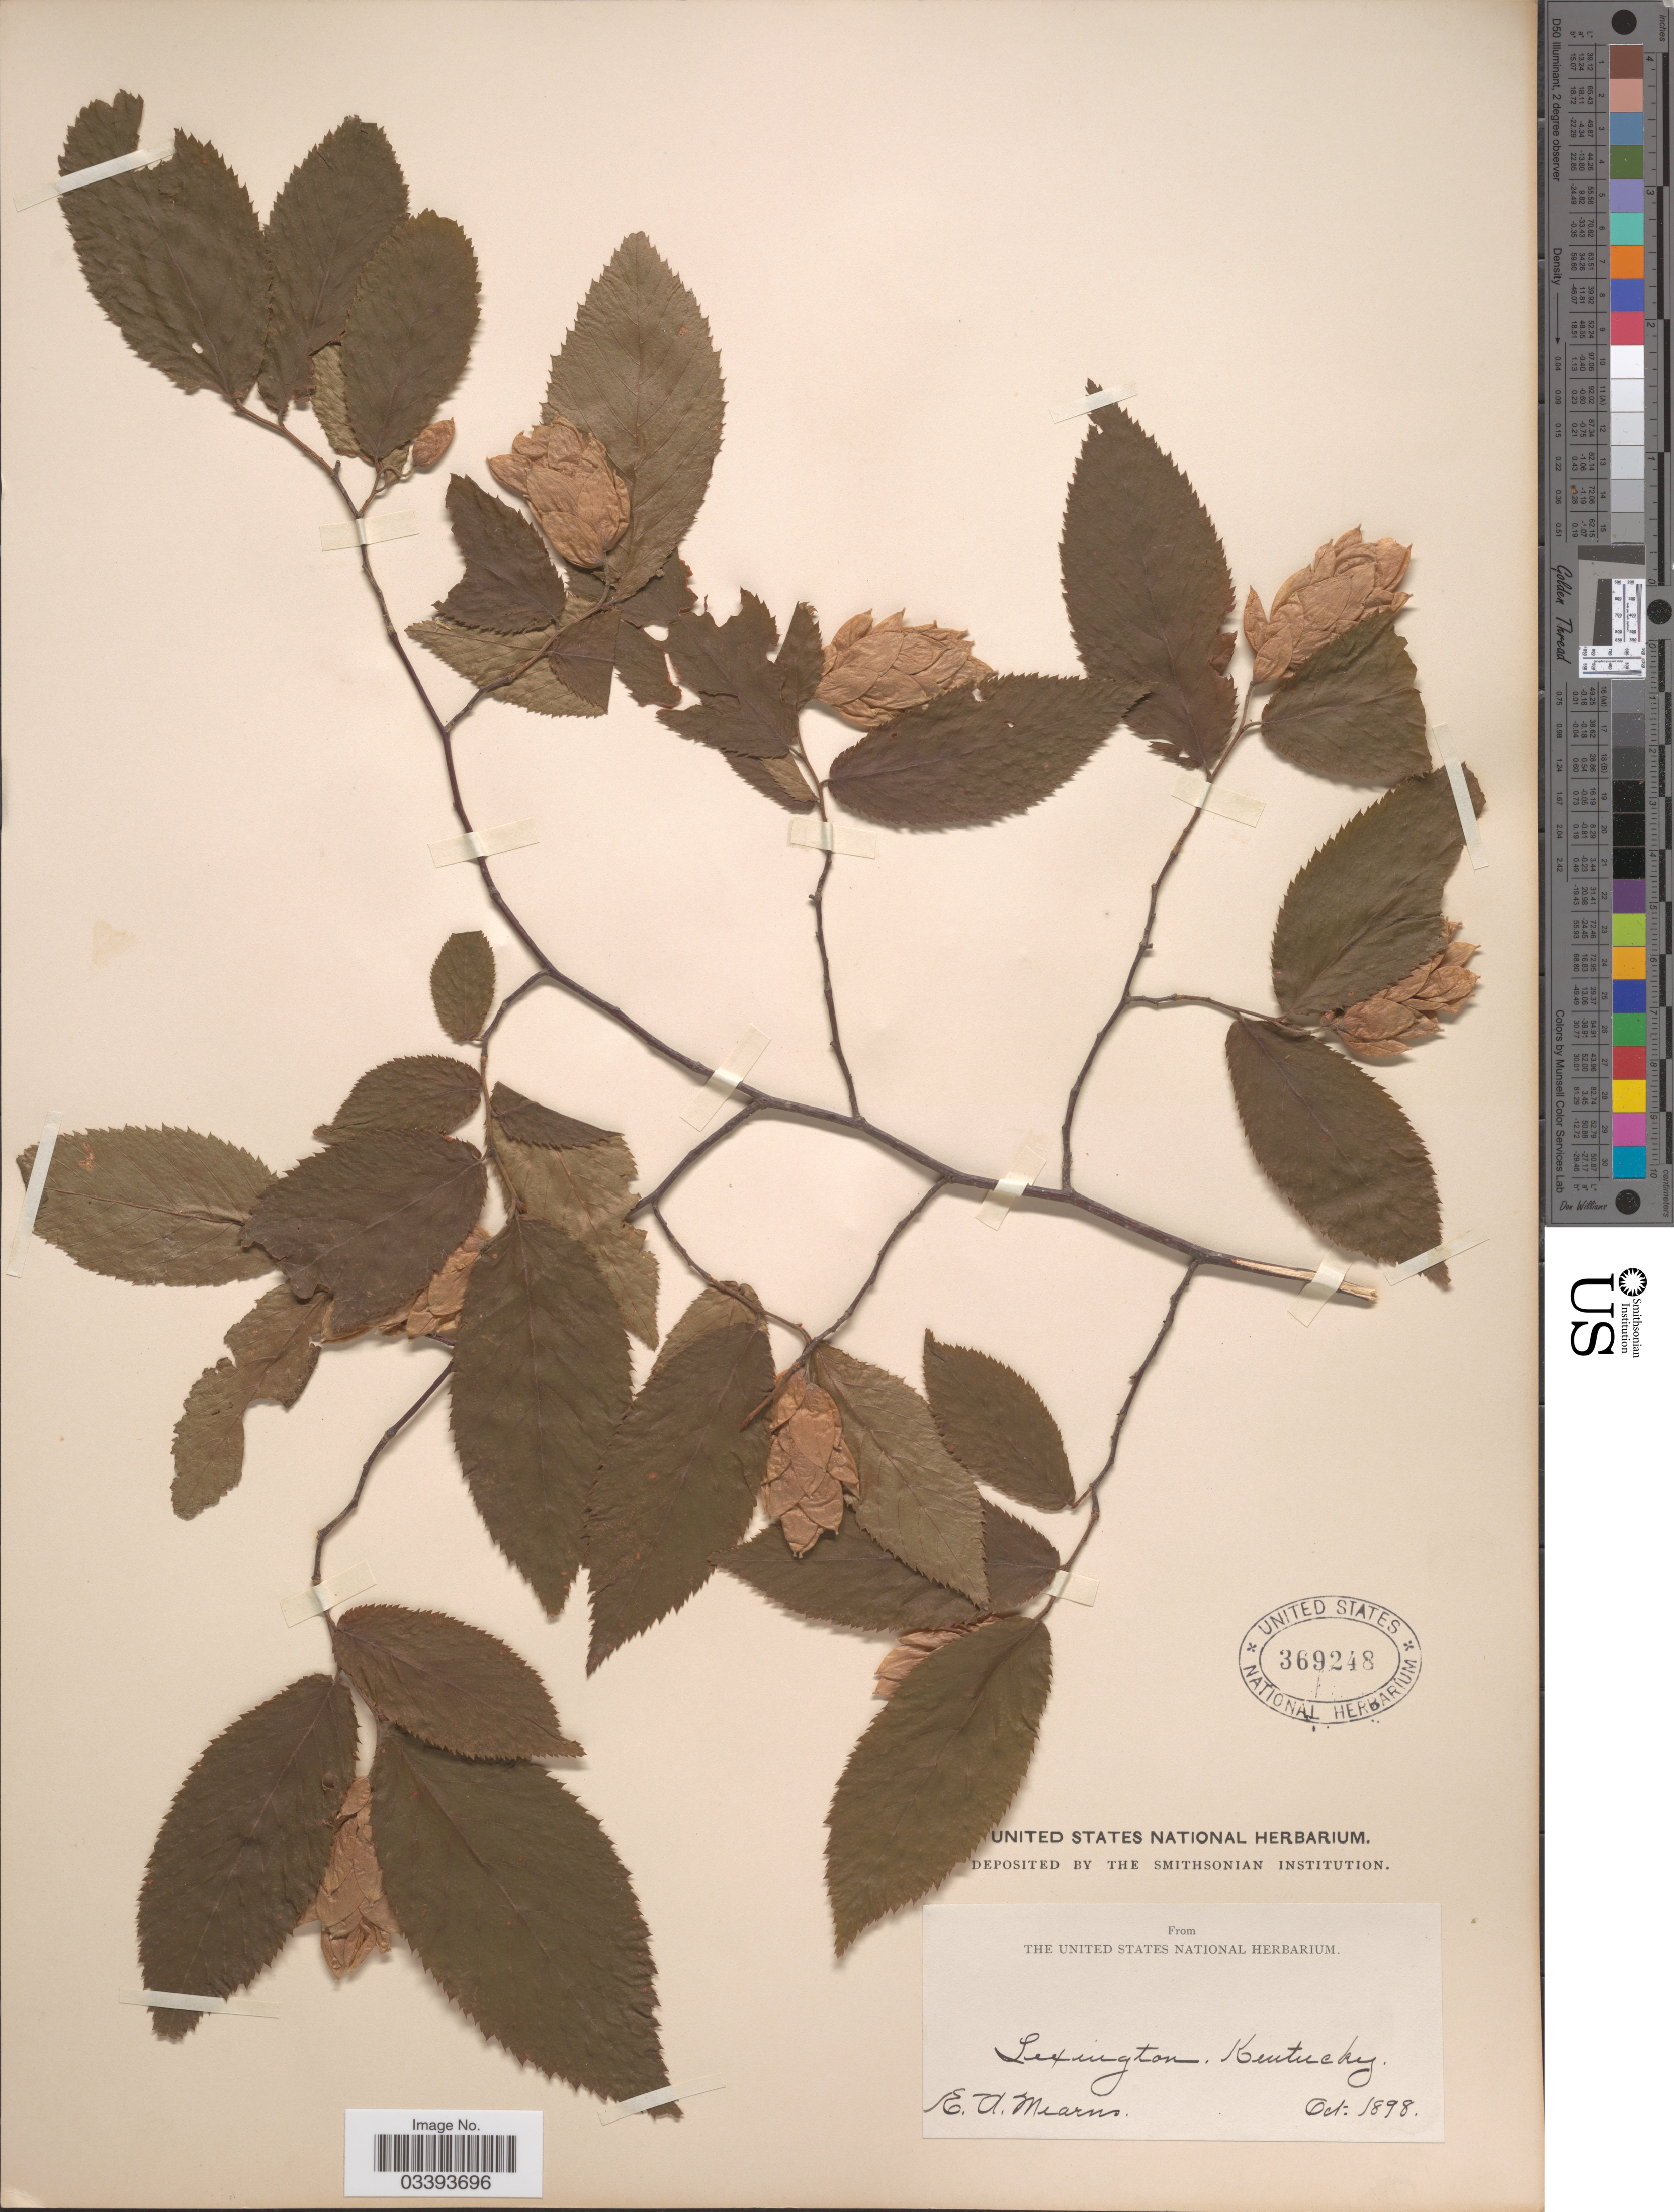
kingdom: Plantae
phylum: Tracheophyta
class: Magnoliopsida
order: Fagales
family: Betulaceae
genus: Ostrya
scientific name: Ostrya virginiana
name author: (Mill.) K. Koch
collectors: E. A. Mearns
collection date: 1898-10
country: United States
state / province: Kentucky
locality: Lexington.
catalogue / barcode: US 369248